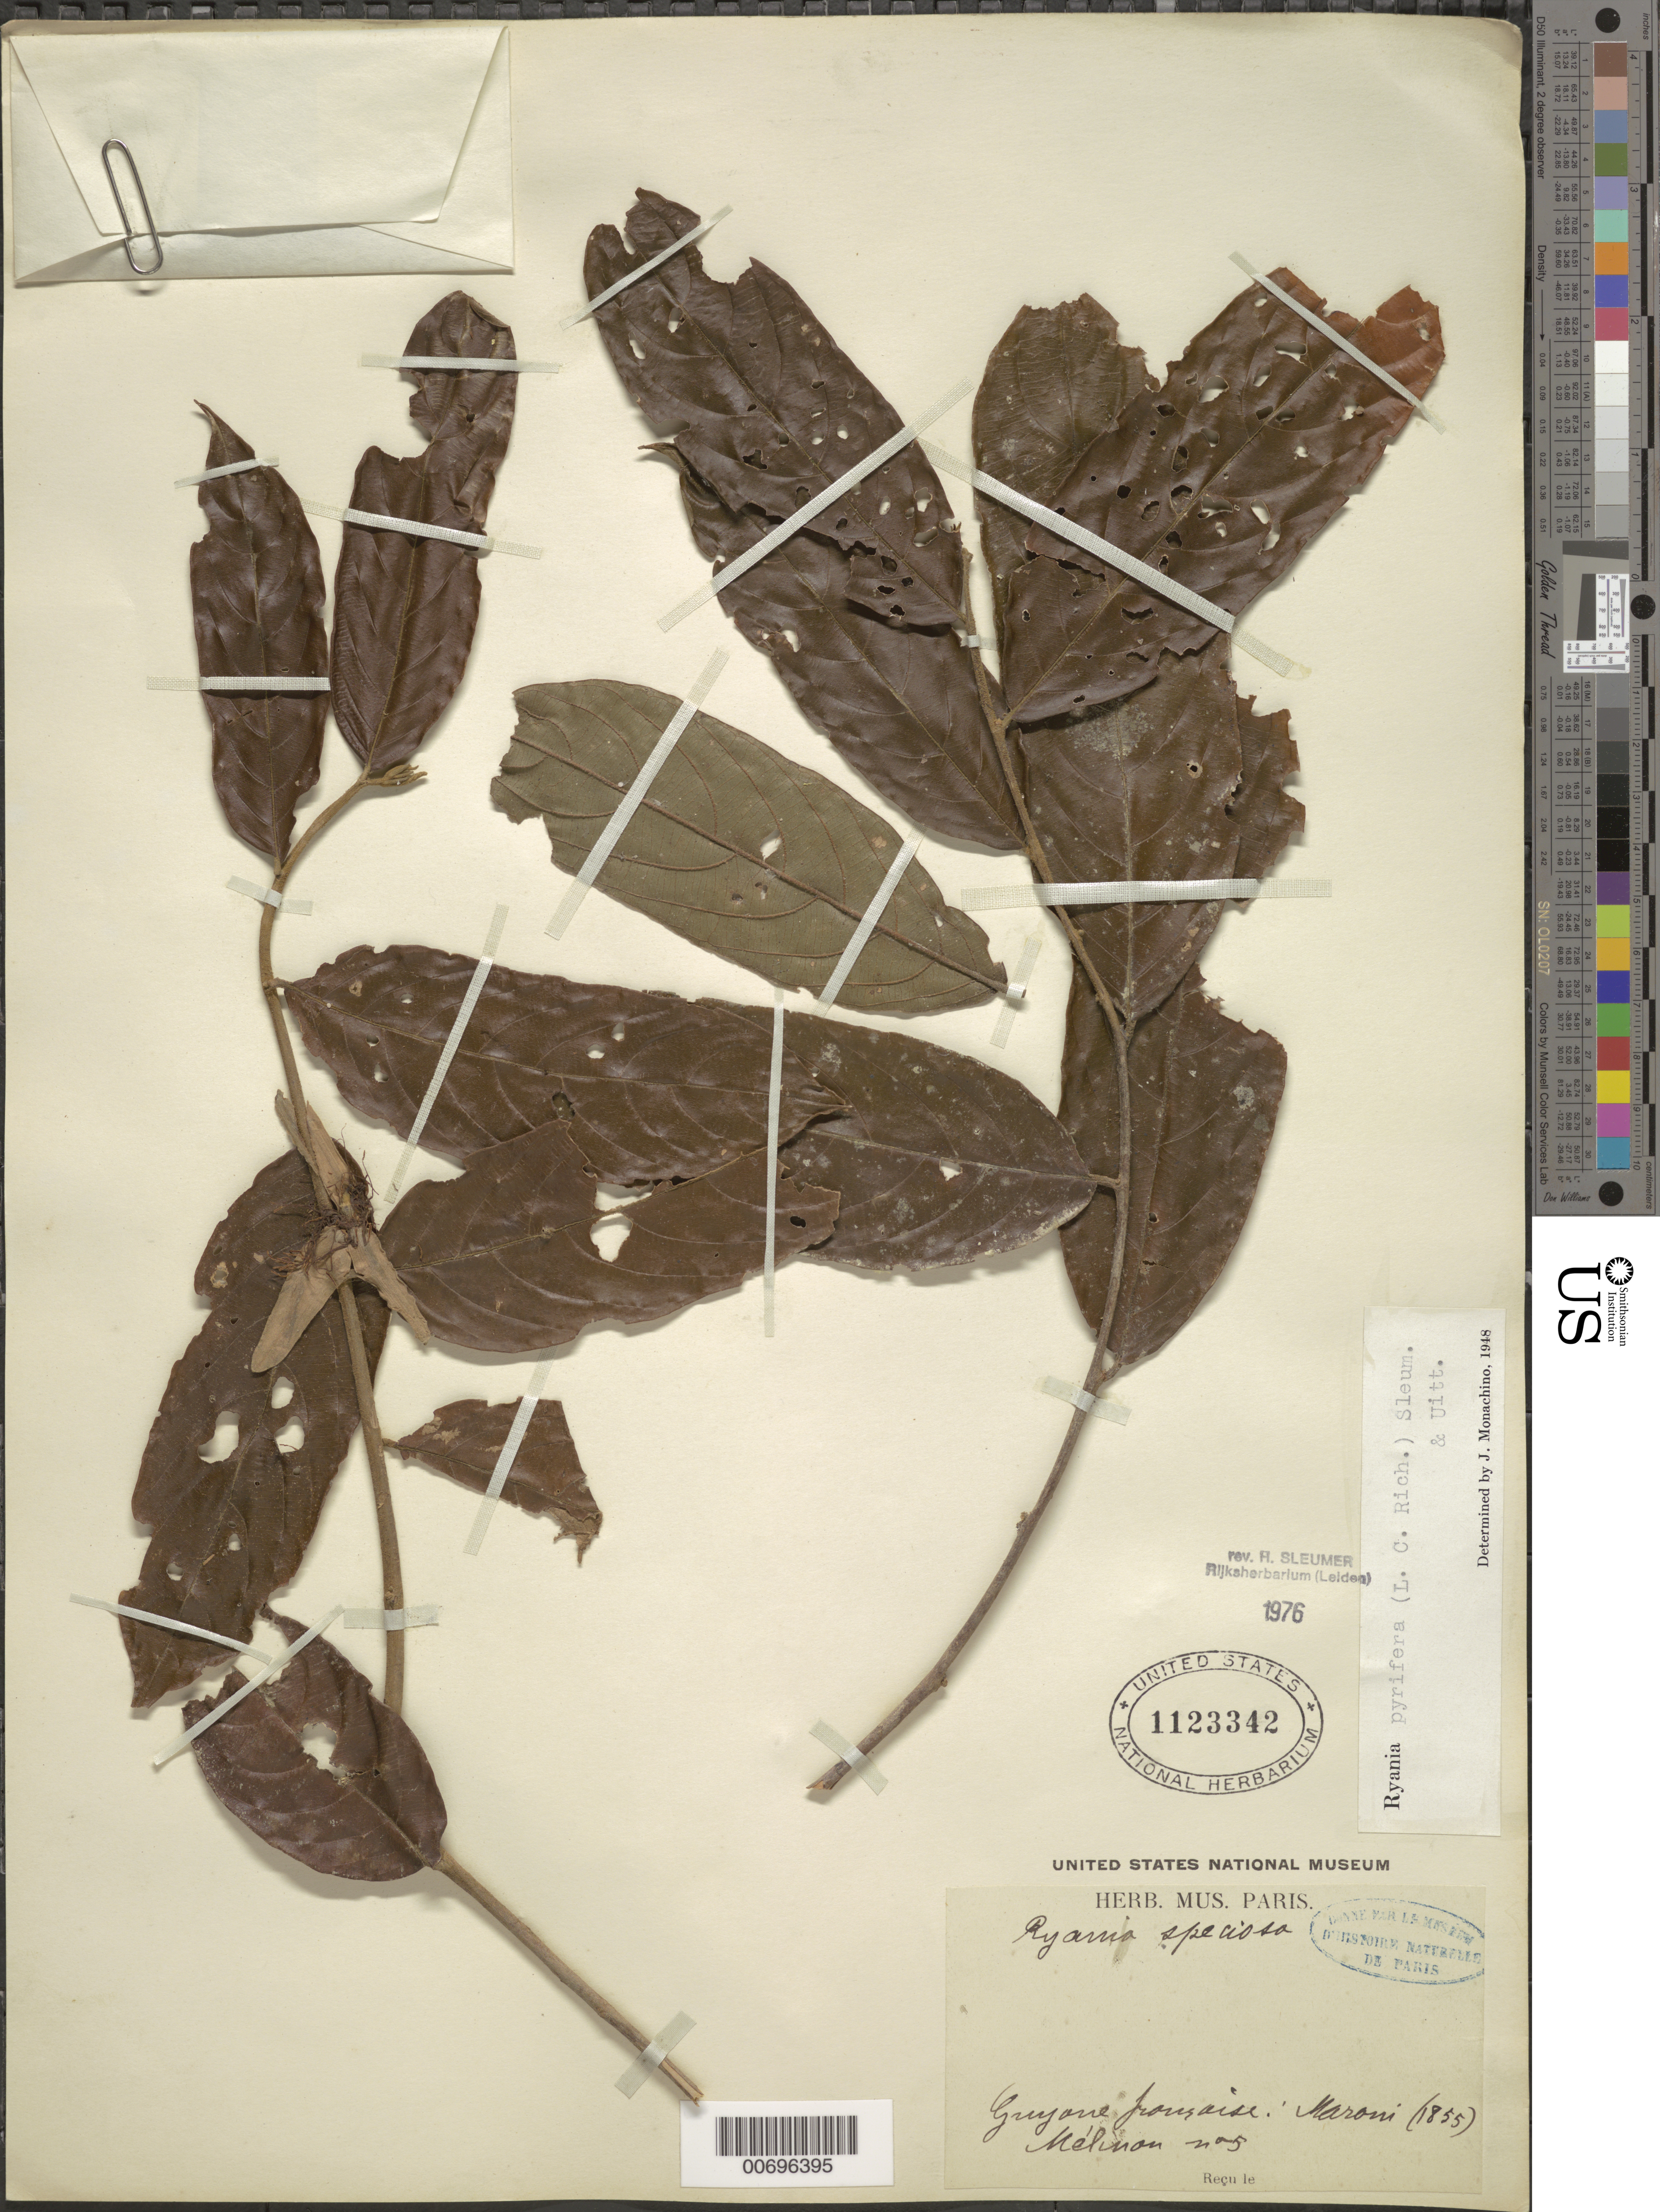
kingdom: Plantae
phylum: Tracheophyta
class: Magnoliopsida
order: Malpighiales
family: Salicaceae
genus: Ryania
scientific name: Ryania pyrifera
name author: Uittien & Sleumer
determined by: Sleumer, H. O.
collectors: E. Mélinon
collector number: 5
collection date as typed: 1855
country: French Guiana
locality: Maroni R.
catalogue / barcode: US 1123342